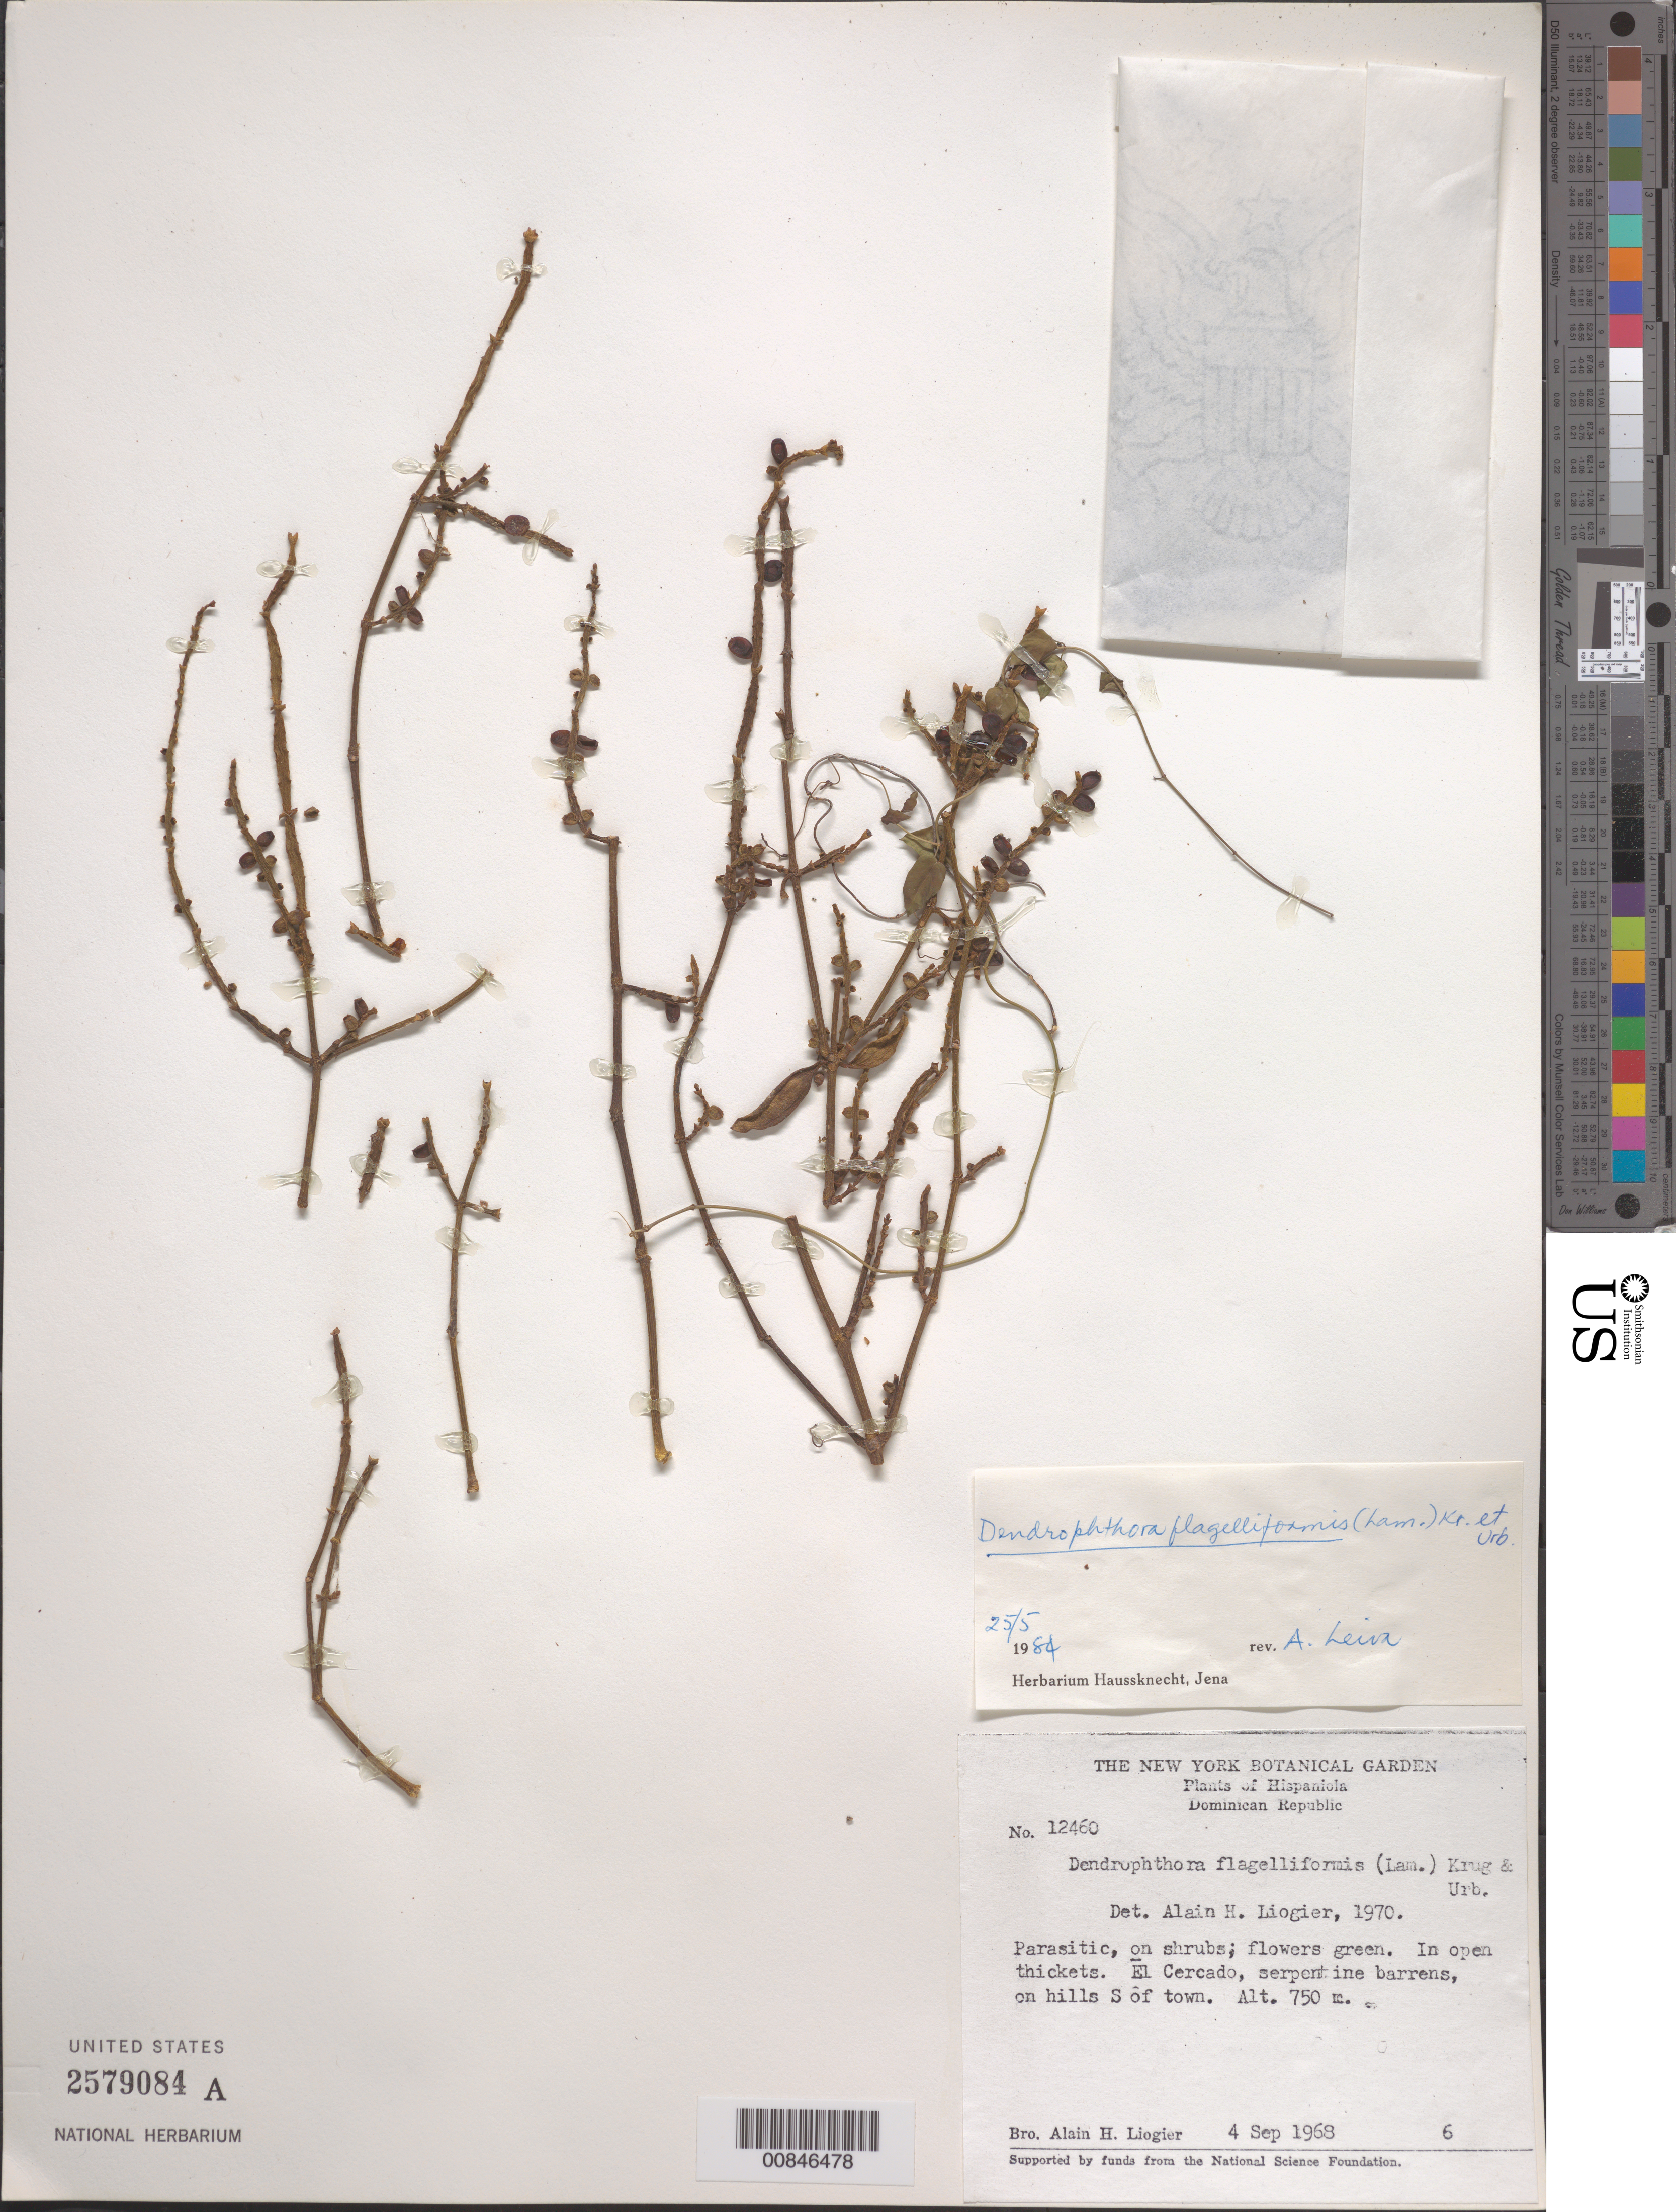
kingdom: Plantae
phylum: Tracheophyta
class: Magnoliopsida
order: Santalales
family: Viscaceae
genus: Dendrophthora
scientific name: Dendrophthora flagelliformis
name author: (Lam.) Krug & Urb.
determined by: Leiva, A.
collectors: A. H. Liogier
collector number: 12460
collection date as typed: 04 Sep 1968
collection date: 1968-09-04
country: Dominican Republic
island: Hispaniola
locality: El Cercado, serpentine barrens, on hills S of town.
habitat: On shrubs. In open tickets. Serpentine barrens on hills.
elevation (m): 750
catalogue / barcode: US 2579084A